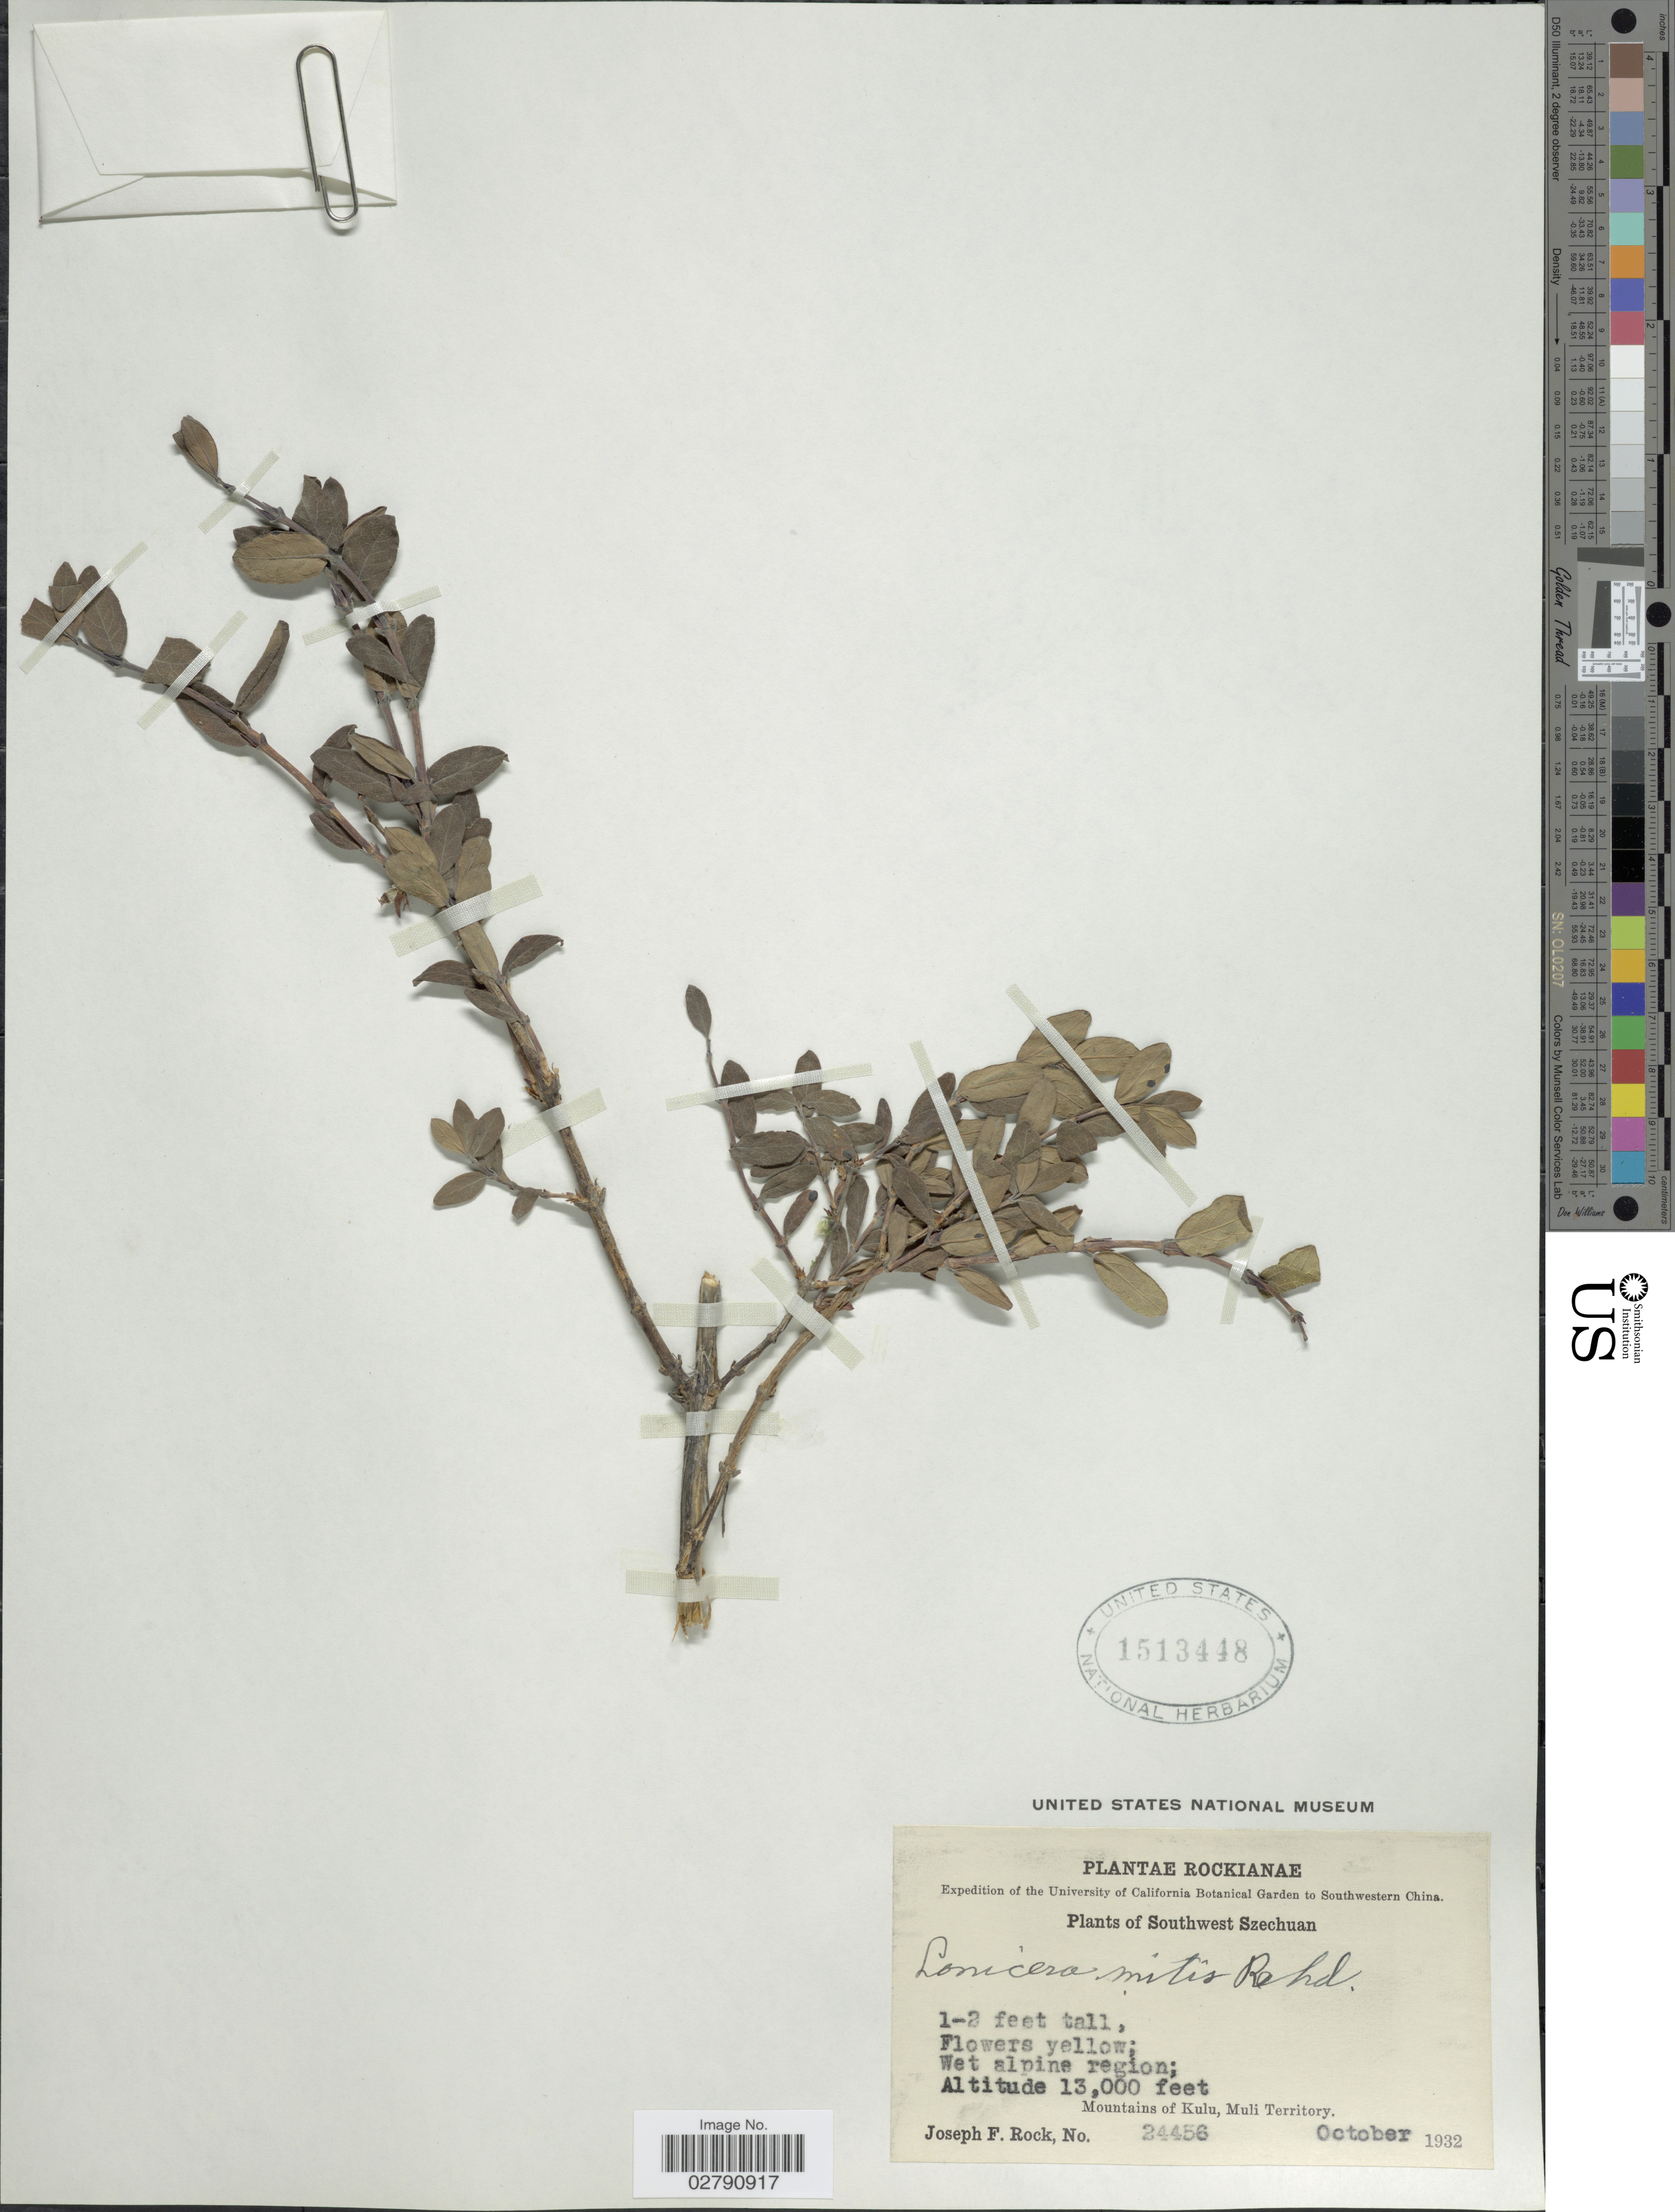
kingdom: Plantae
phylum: Tracheophyta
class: Magnoliopsida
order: Dipsacales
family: Caprifoliaceae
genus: Lonicera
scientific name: Lonicera mitis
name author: Rehder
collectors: J. F. Rock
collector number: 24456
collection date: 1932-10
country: China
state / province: Sichuan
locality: Southwest Szechuan. Wet alpine region. Mountains of Kulu, Muli Territory.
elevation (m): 3962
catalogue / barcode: US 1513448